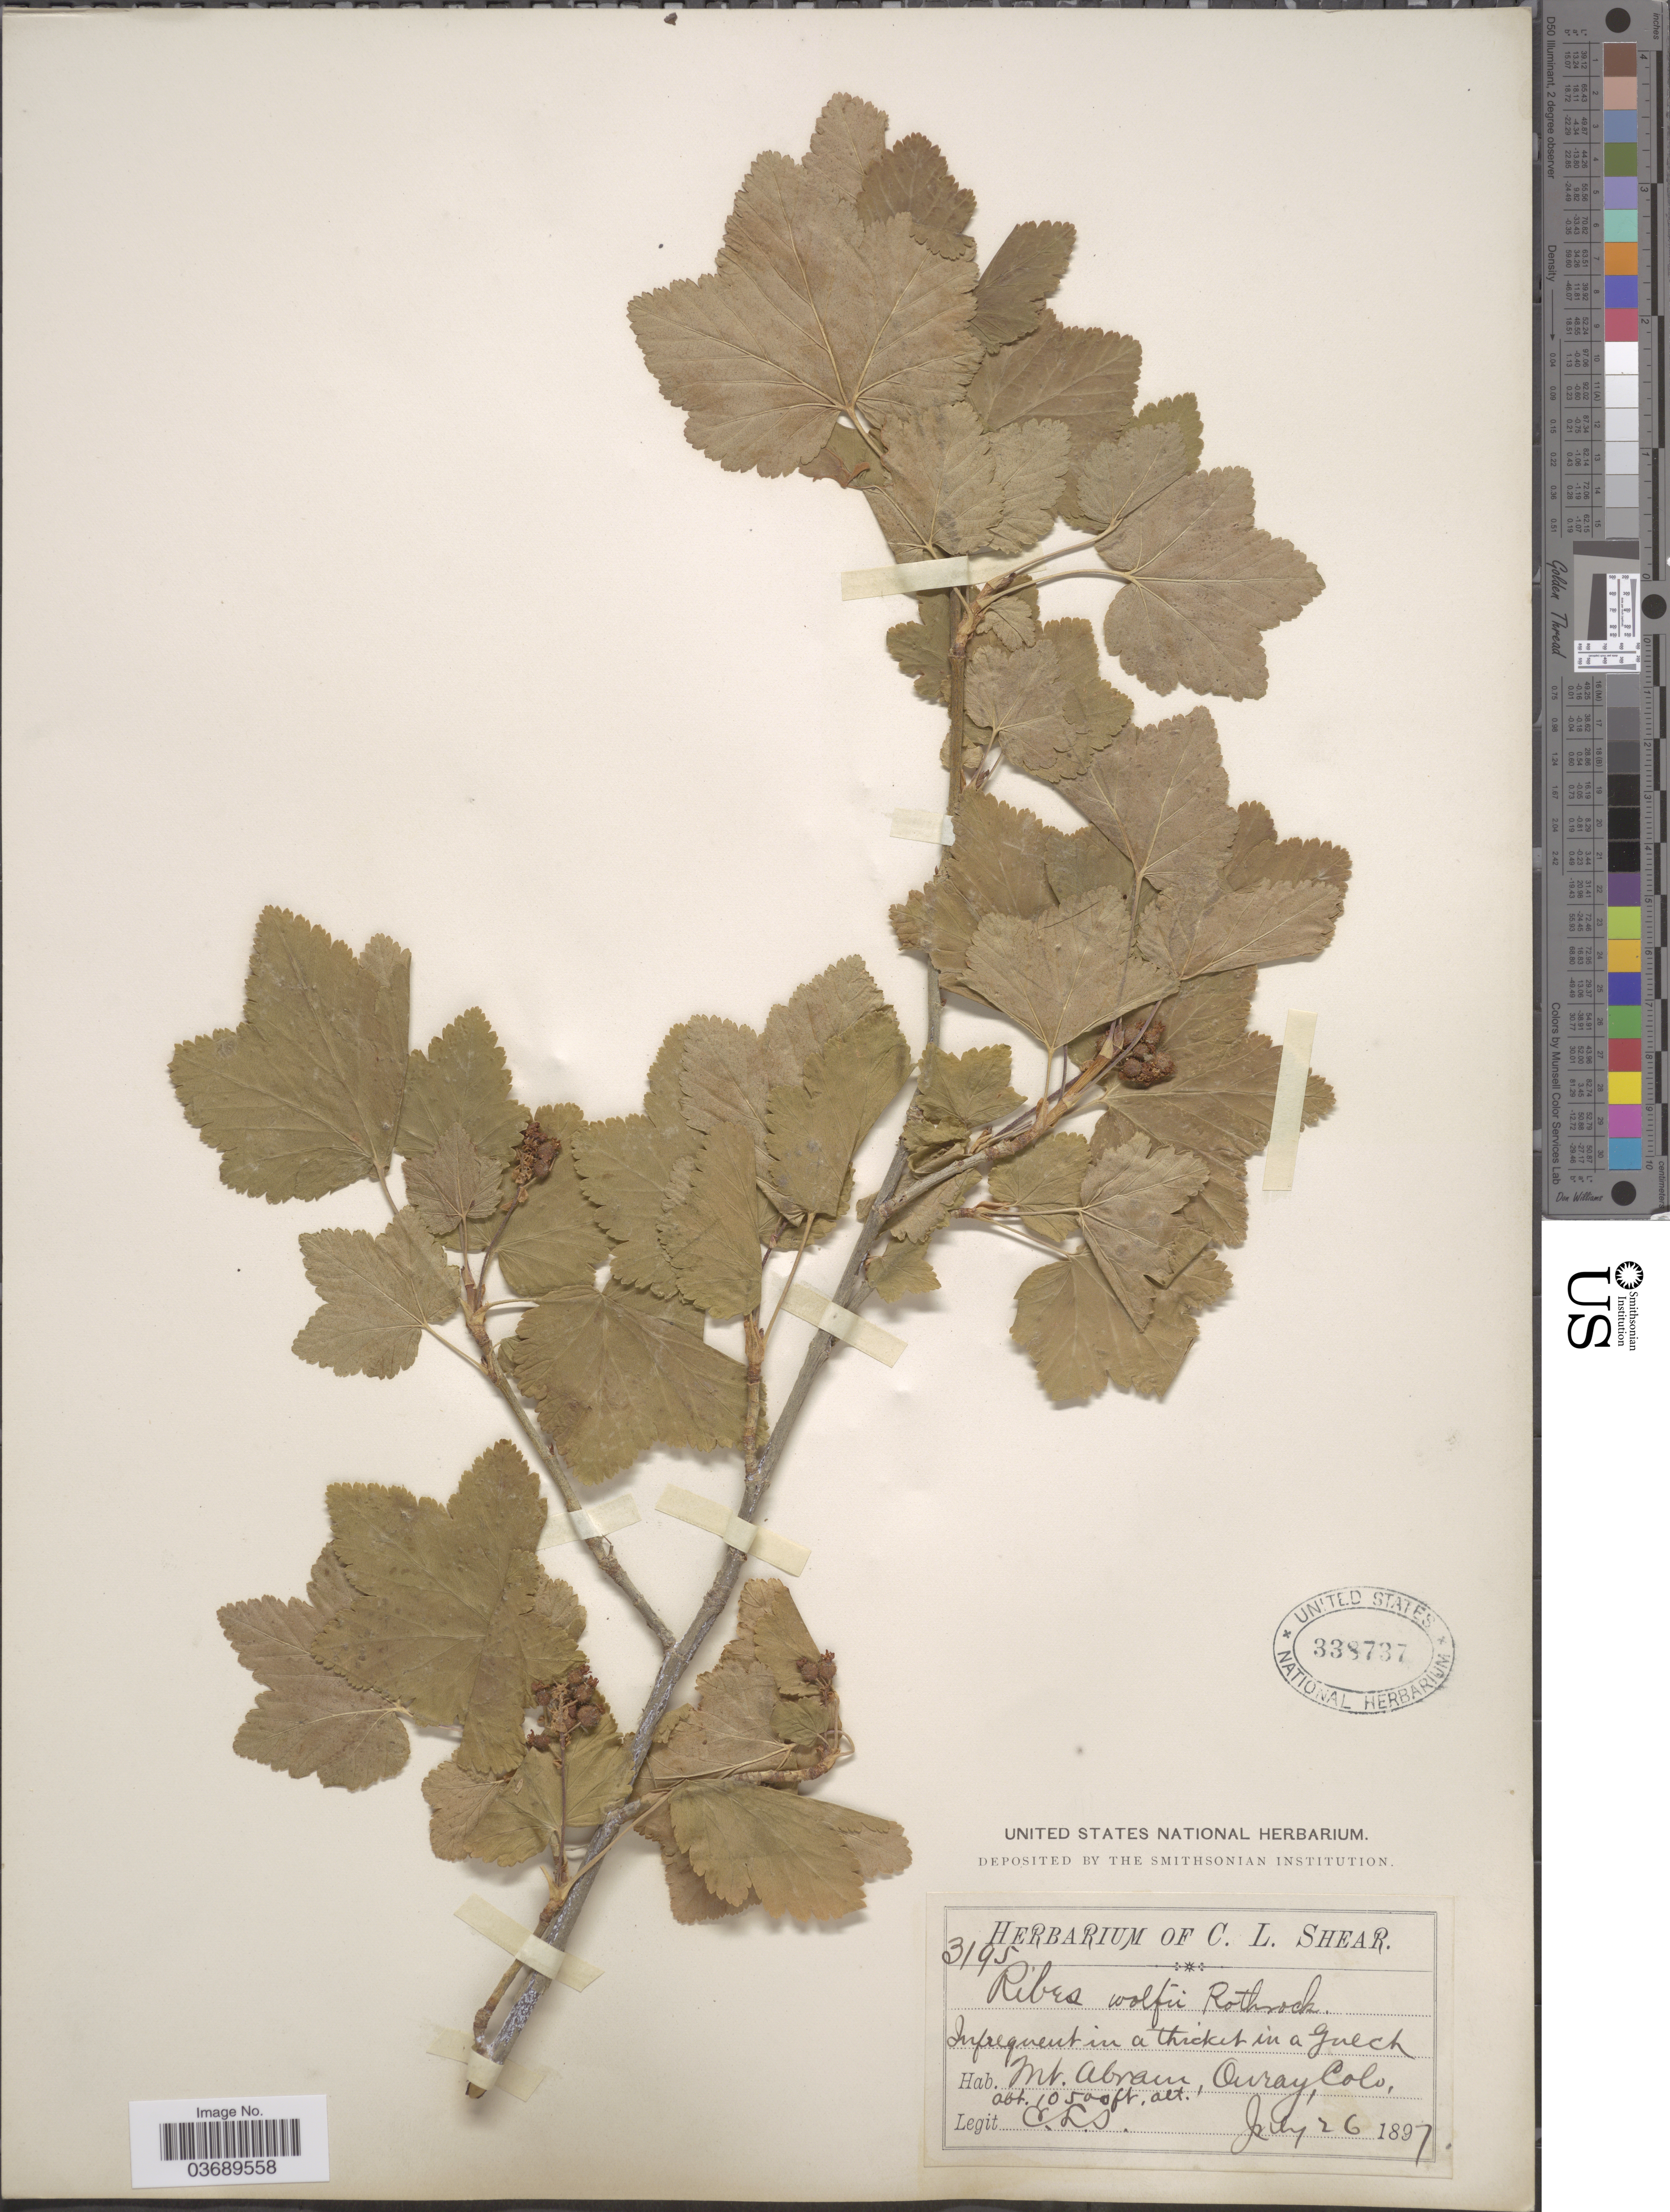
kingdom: Plantae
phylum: Tracheophyta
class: Magnoliopsida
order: Saxifragales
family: Grossulariaceae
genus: Ribes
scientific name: Ribes wolfii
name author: Rothr.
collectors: C. L. Shear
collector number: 3195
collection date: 1897-07-26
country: United States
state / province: Colorado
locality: Mt. Abram, Ouray.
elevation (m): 3200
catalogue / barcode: US 338737